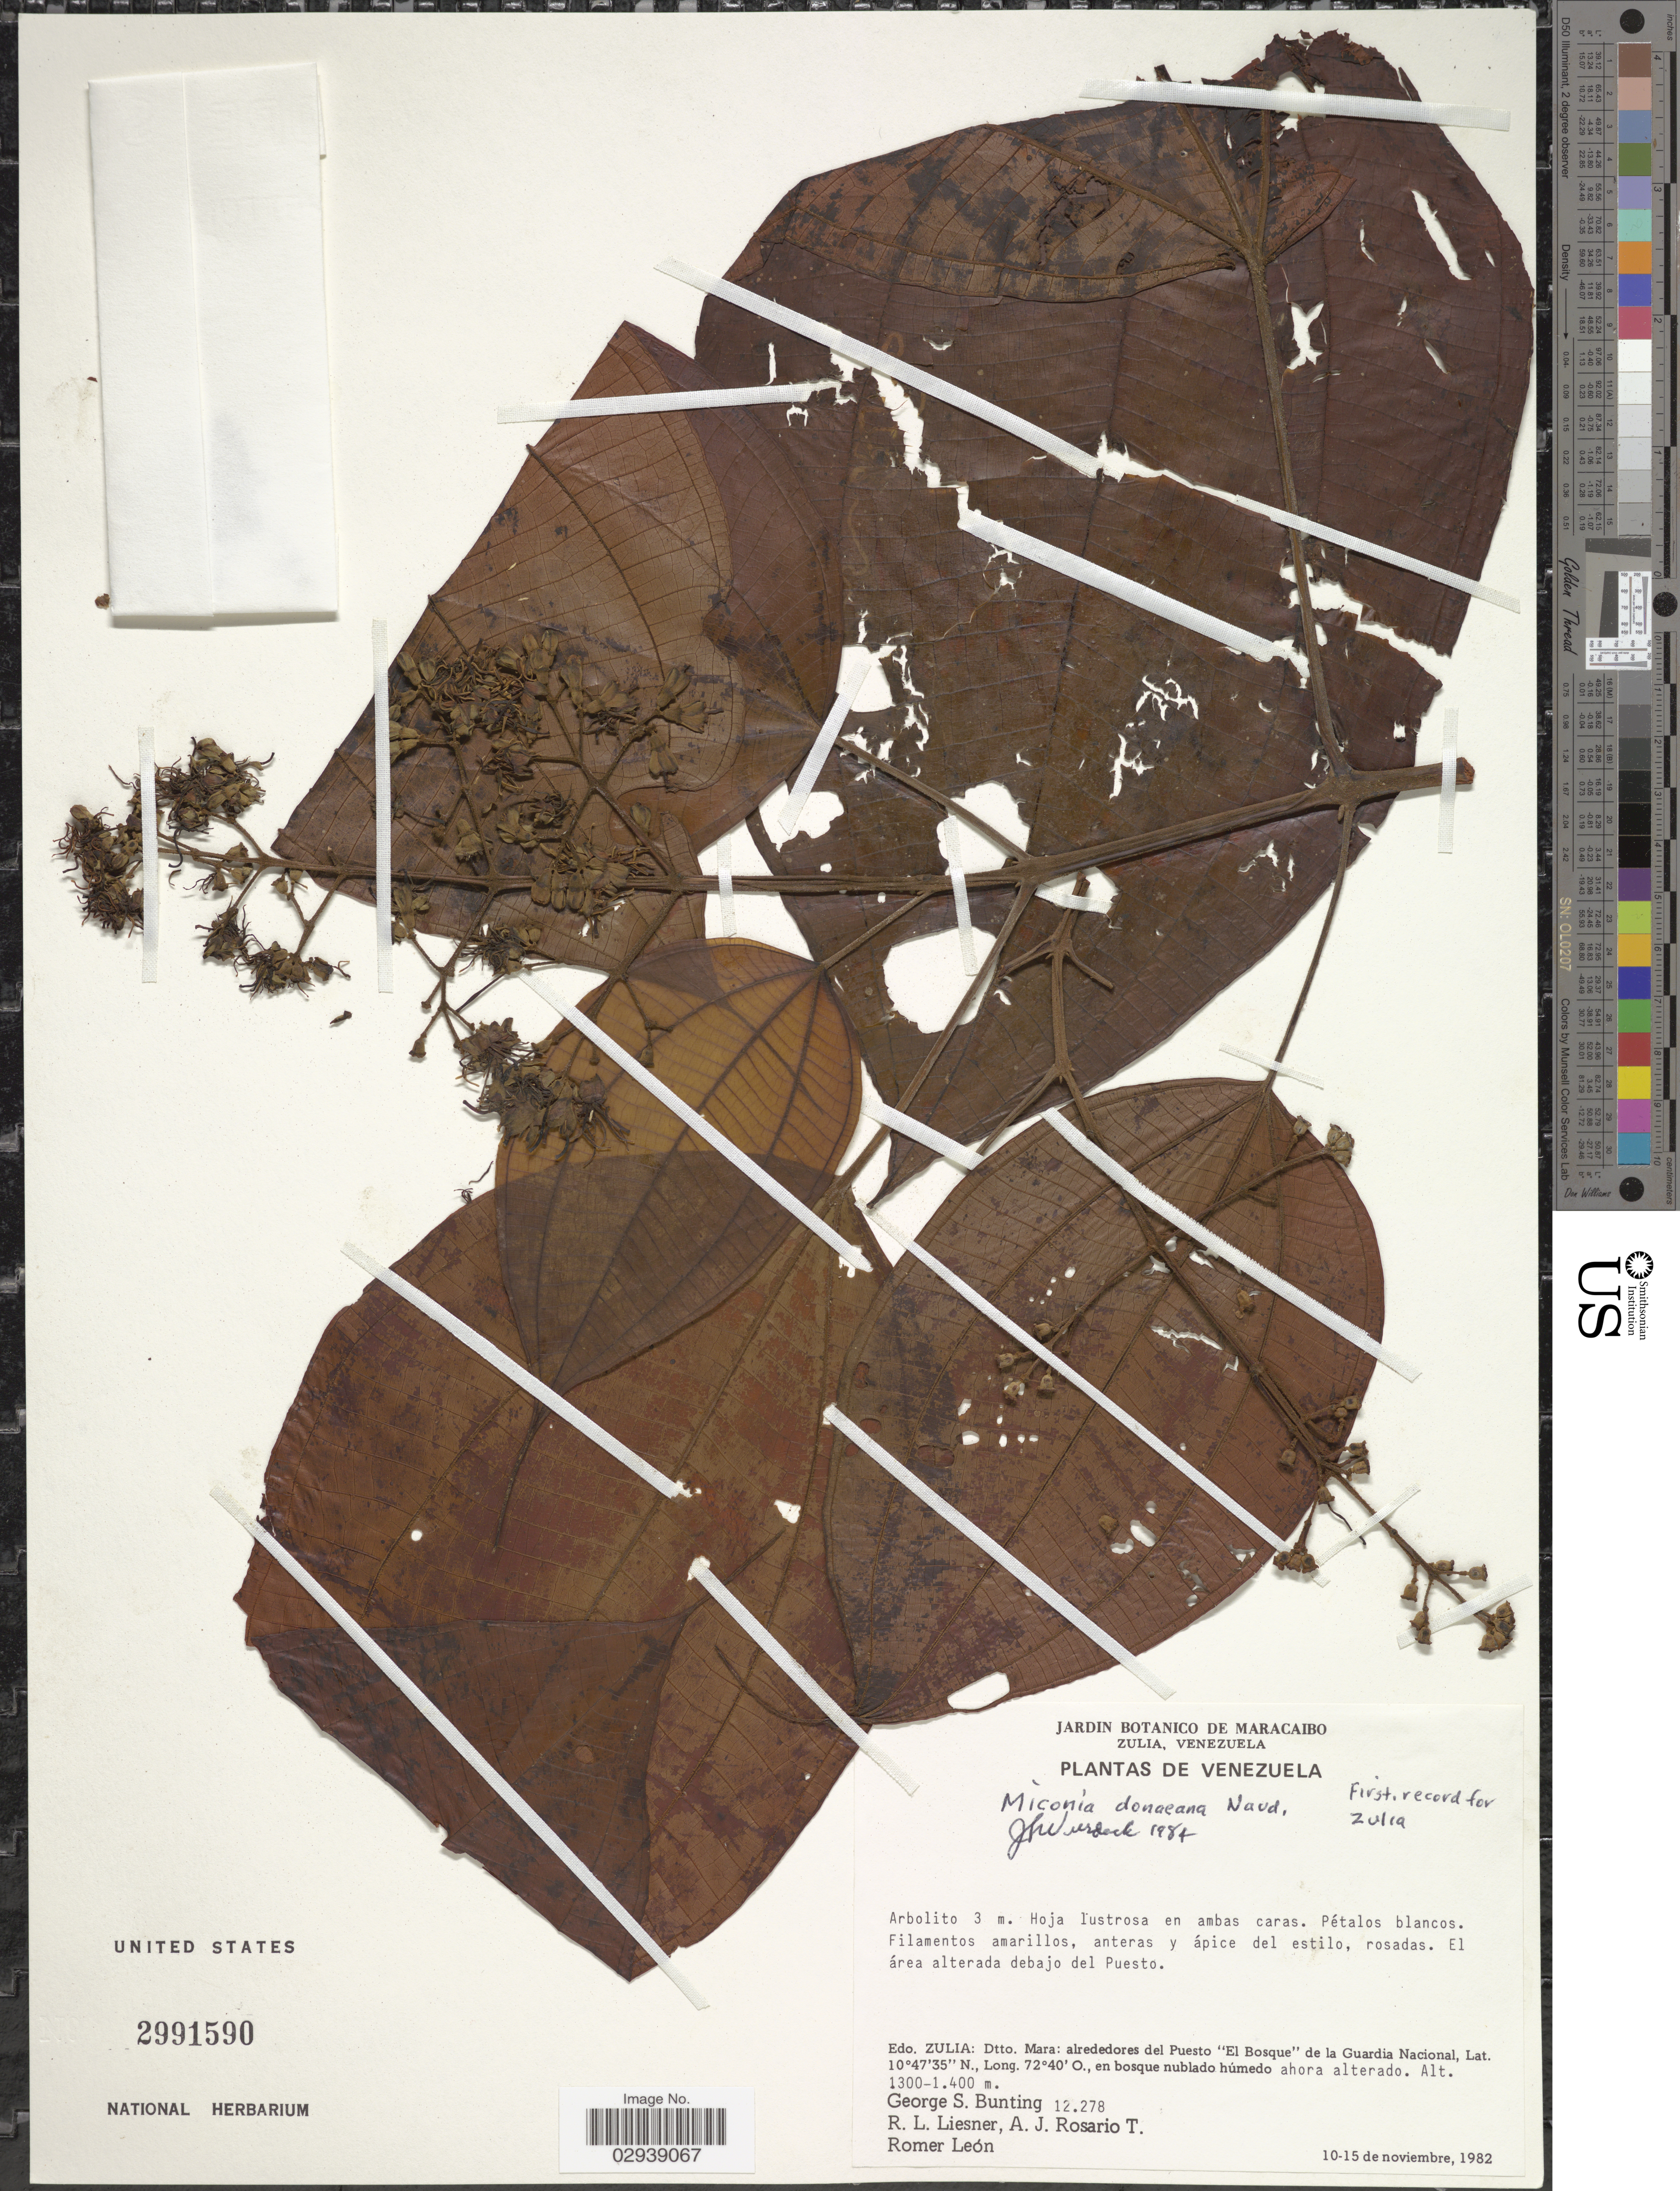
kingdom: Plantae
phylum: Tracheophyta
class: Magnoliopsida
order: Myrtales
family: Melastomataceae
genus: Miconia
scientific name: Miconia donaeana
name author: Naudin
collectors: G. S. Bunting, R. L. Liesner, A. Rosario T. & R. León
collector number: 12278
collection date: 1982-11-10/1982-11-15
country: Venezuela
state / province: Zulia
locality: Dtto. Mara: alrededores del Puesto "El Bosque" de la Guardia Nacional.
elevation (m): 1300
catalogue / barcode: US 2991590